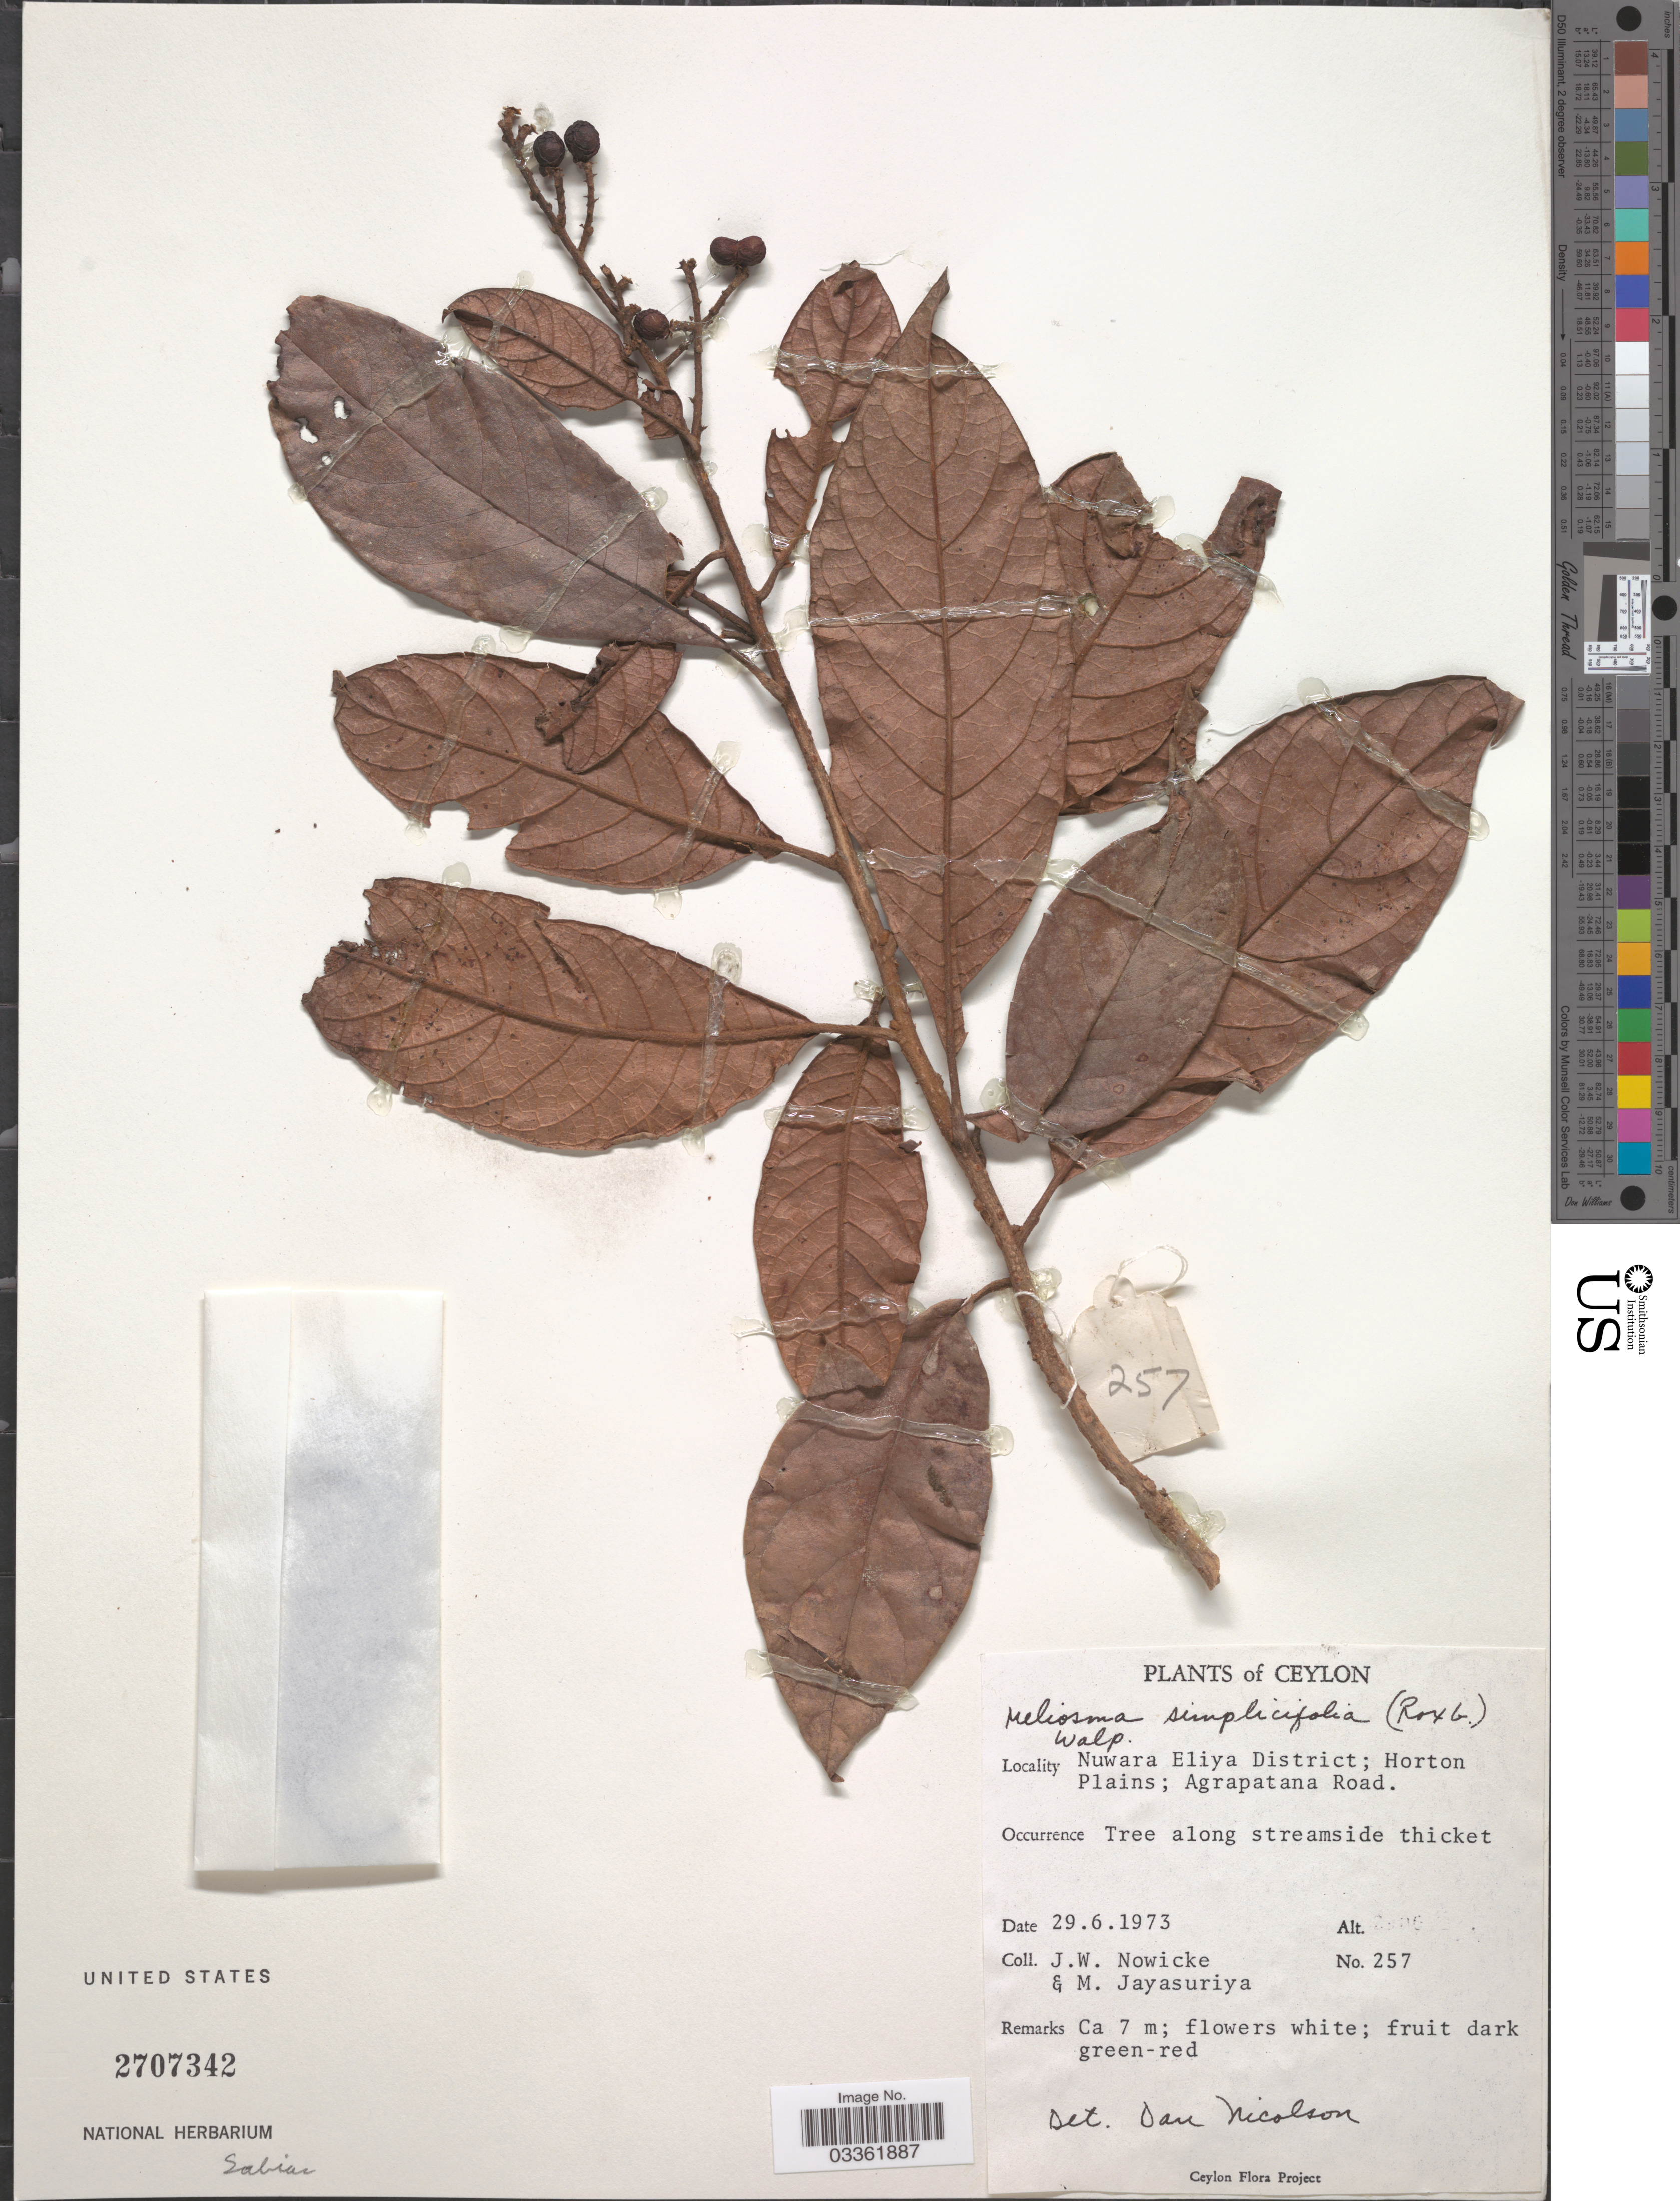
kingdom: Plantae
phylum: Tracheophyta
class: Magnoliopsida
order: Proteales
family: Sabiaceae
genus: Meliosma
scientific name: Meliosma simplicifolia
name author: (Roxb.) Walp.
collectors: J. W. Nowicke & M. Jayasuriya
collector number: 257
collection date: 1973-06-29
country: Sri Lanka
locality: Ceylon, Nuwara Eliya District; Horton Plains; Agrapatana Road.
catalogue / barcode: US 2707342